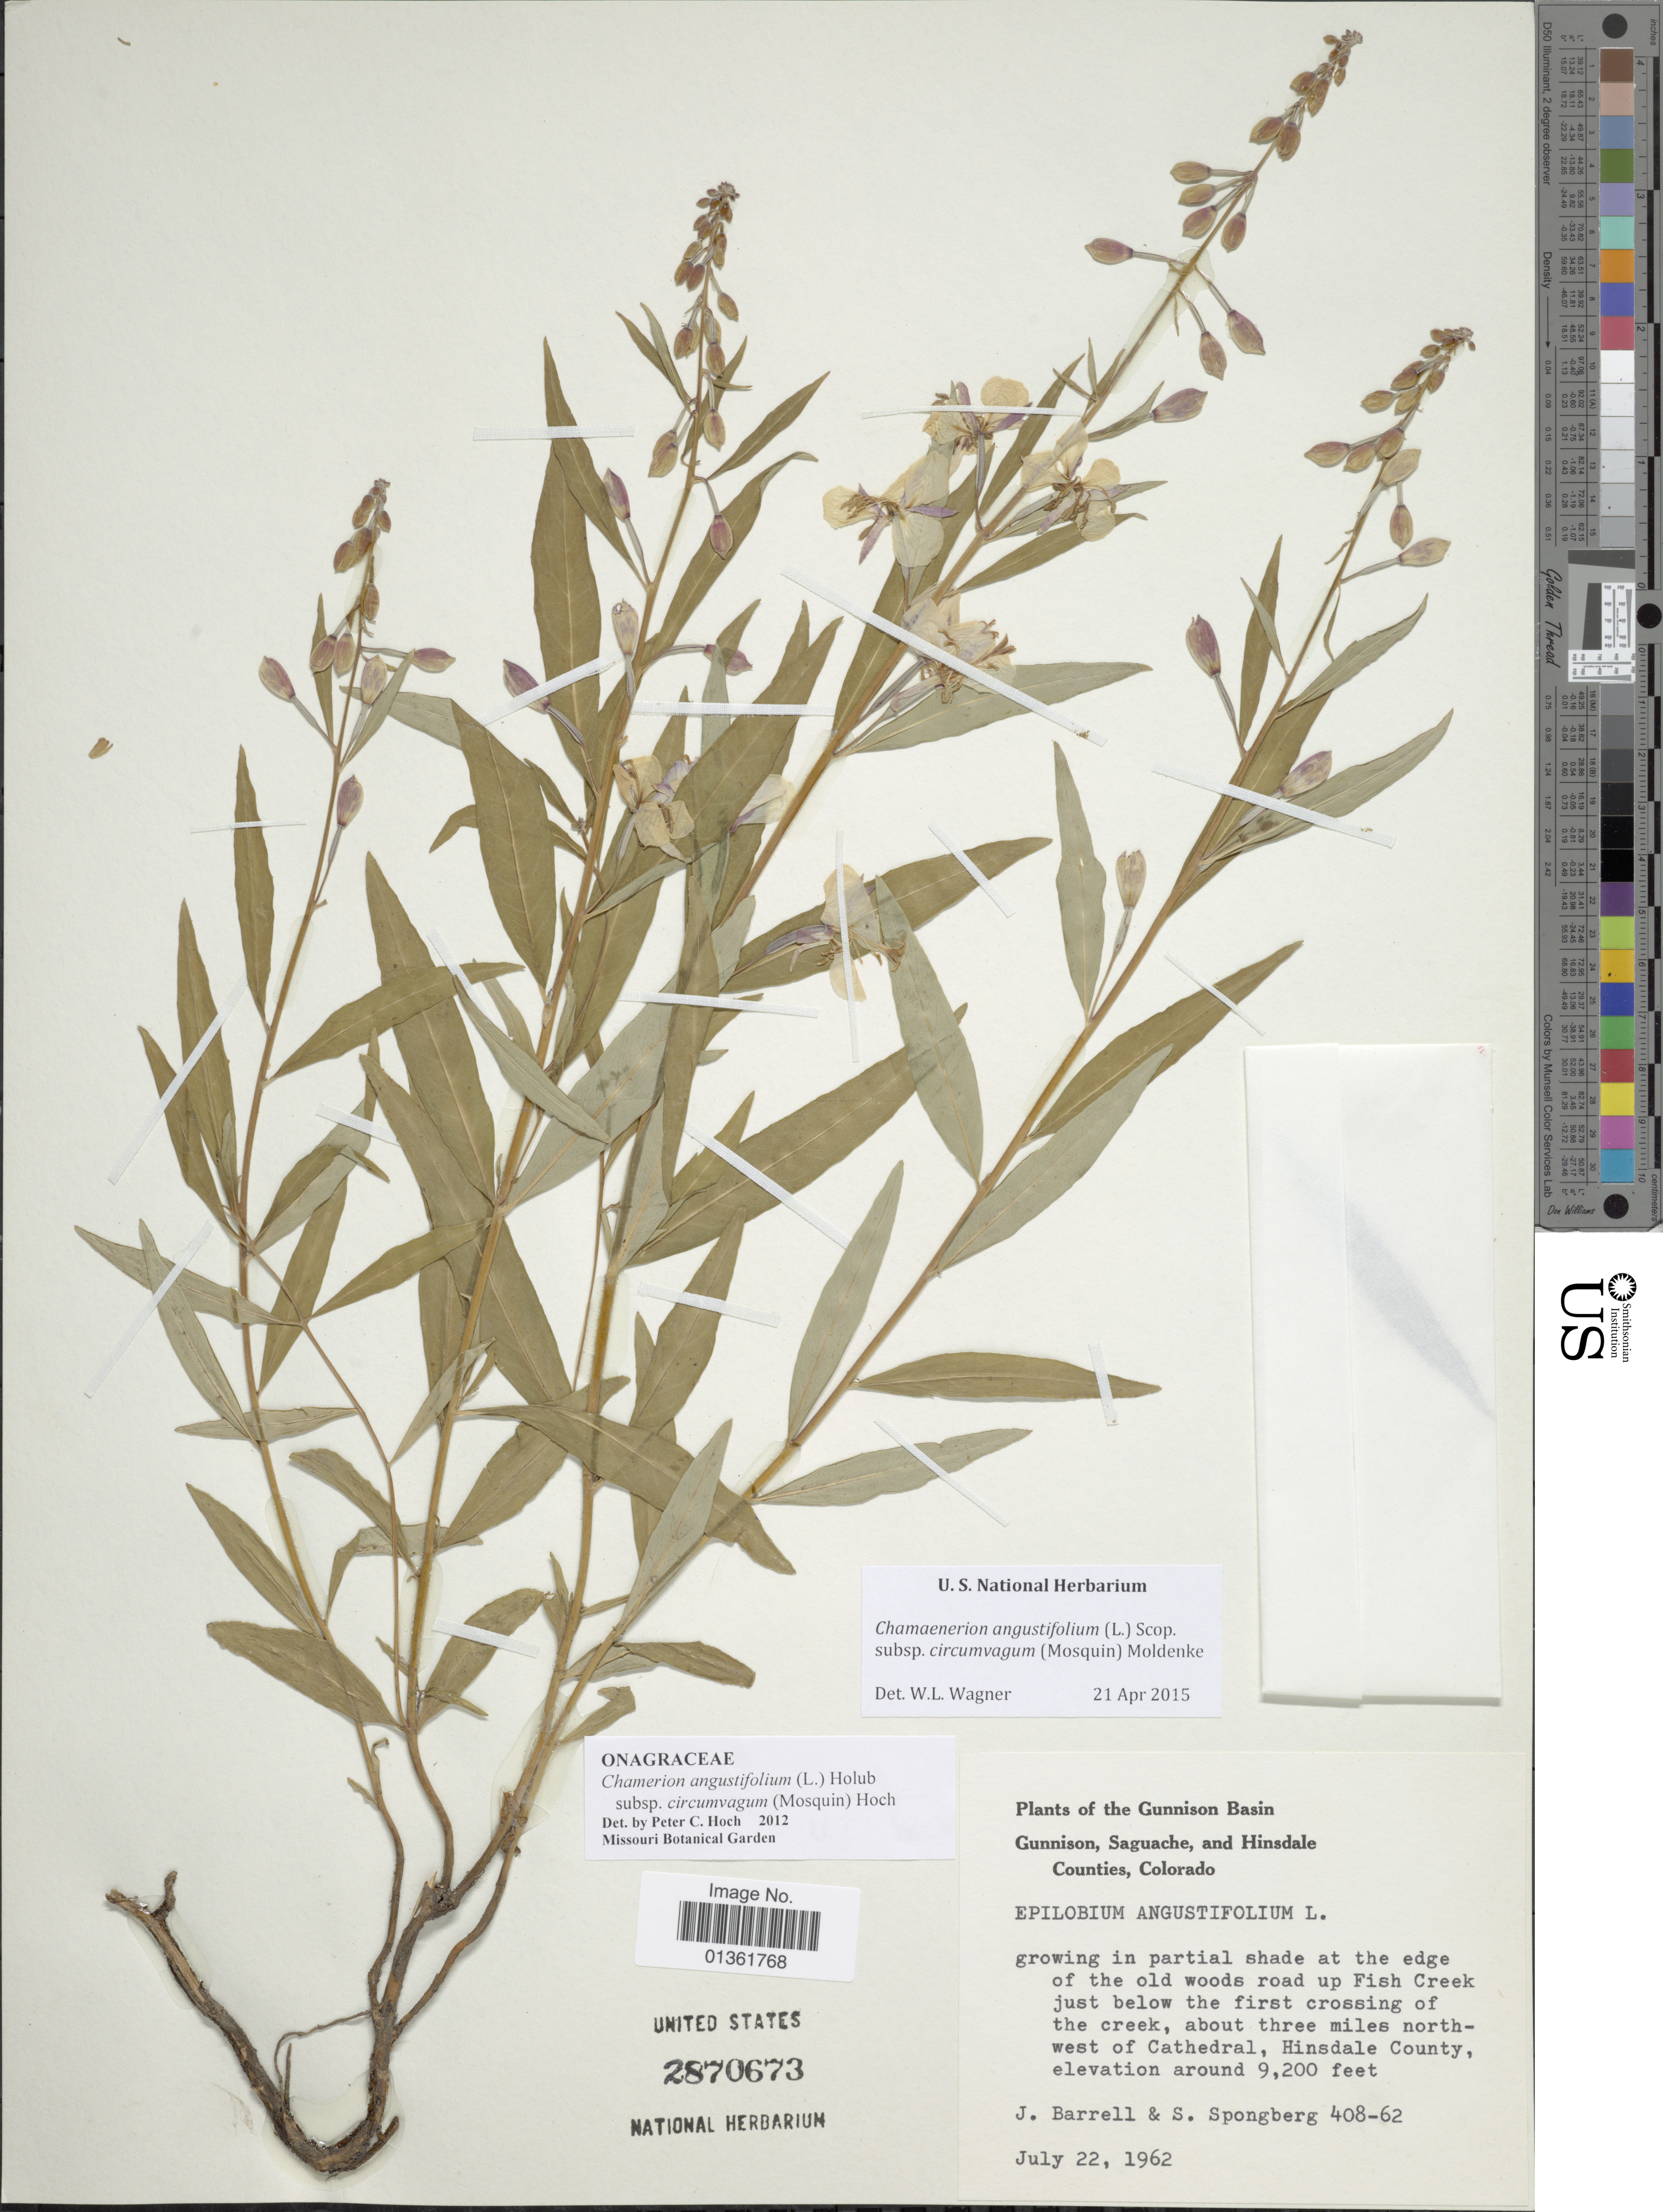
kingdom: Plantae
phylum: Tracheophyta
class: Magnoliopsida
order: Myrtales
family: Onagraceae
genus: Chamaenerion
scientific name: Chamaenerion angustifolium subsp. circumvagum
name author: (Mosquin) Moldenke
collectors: J. Barrell & S. A.Spongberg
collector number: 408-62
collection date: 1962-07-22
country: United States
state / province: Colorado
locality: Gunnison Basin. Saguache and Hinsdale Counties. Growing in partial shade at the edge of the old woods road up Fish Creek just below the first crossing of the creek, about three miles north-west of Cathedral.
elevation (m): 2804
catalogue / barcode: US 2870673